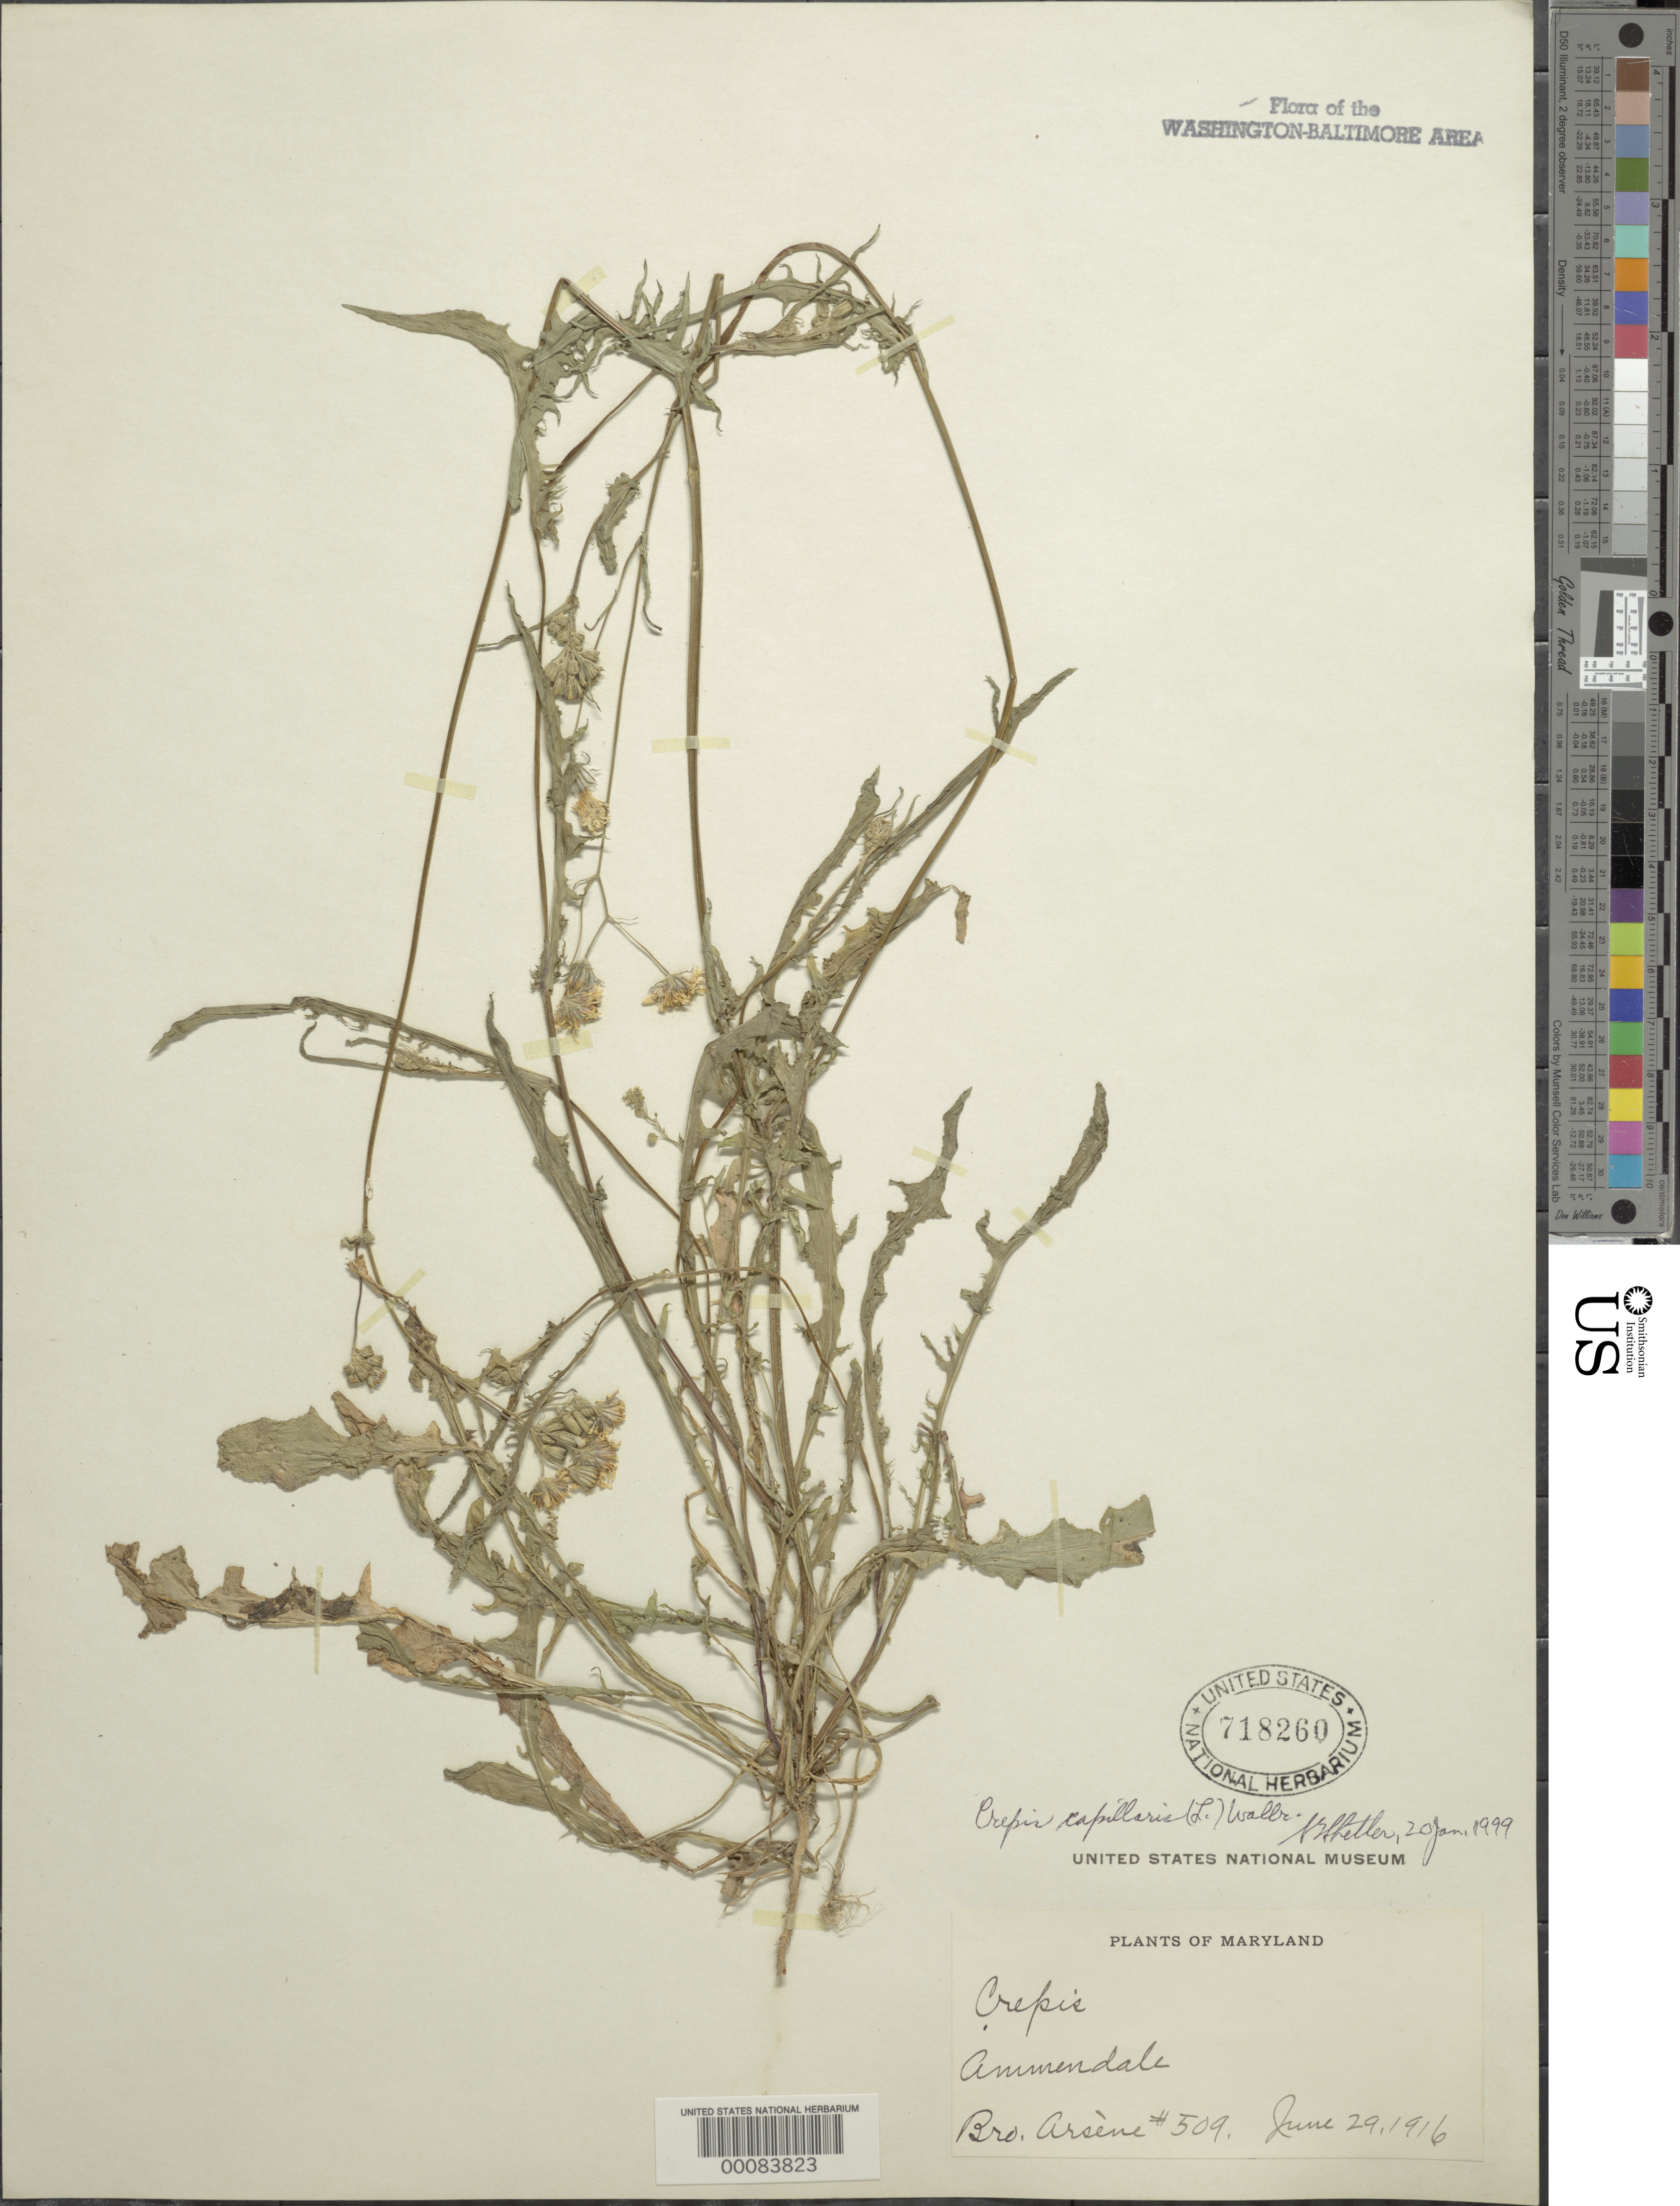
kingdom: Plantae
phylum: Tracheophyta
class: Magnoliopsida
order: Asterales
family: Asteraceae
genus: Crepis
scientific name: Crepis capillaris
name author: (L.) Wallr.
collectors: Bro. G. Arsène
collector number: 509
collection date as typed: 29 Jun 1916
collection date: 1916-06-29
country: United States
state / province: Maryland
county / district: Prince George's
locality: Ammendale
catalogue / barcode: US 718260